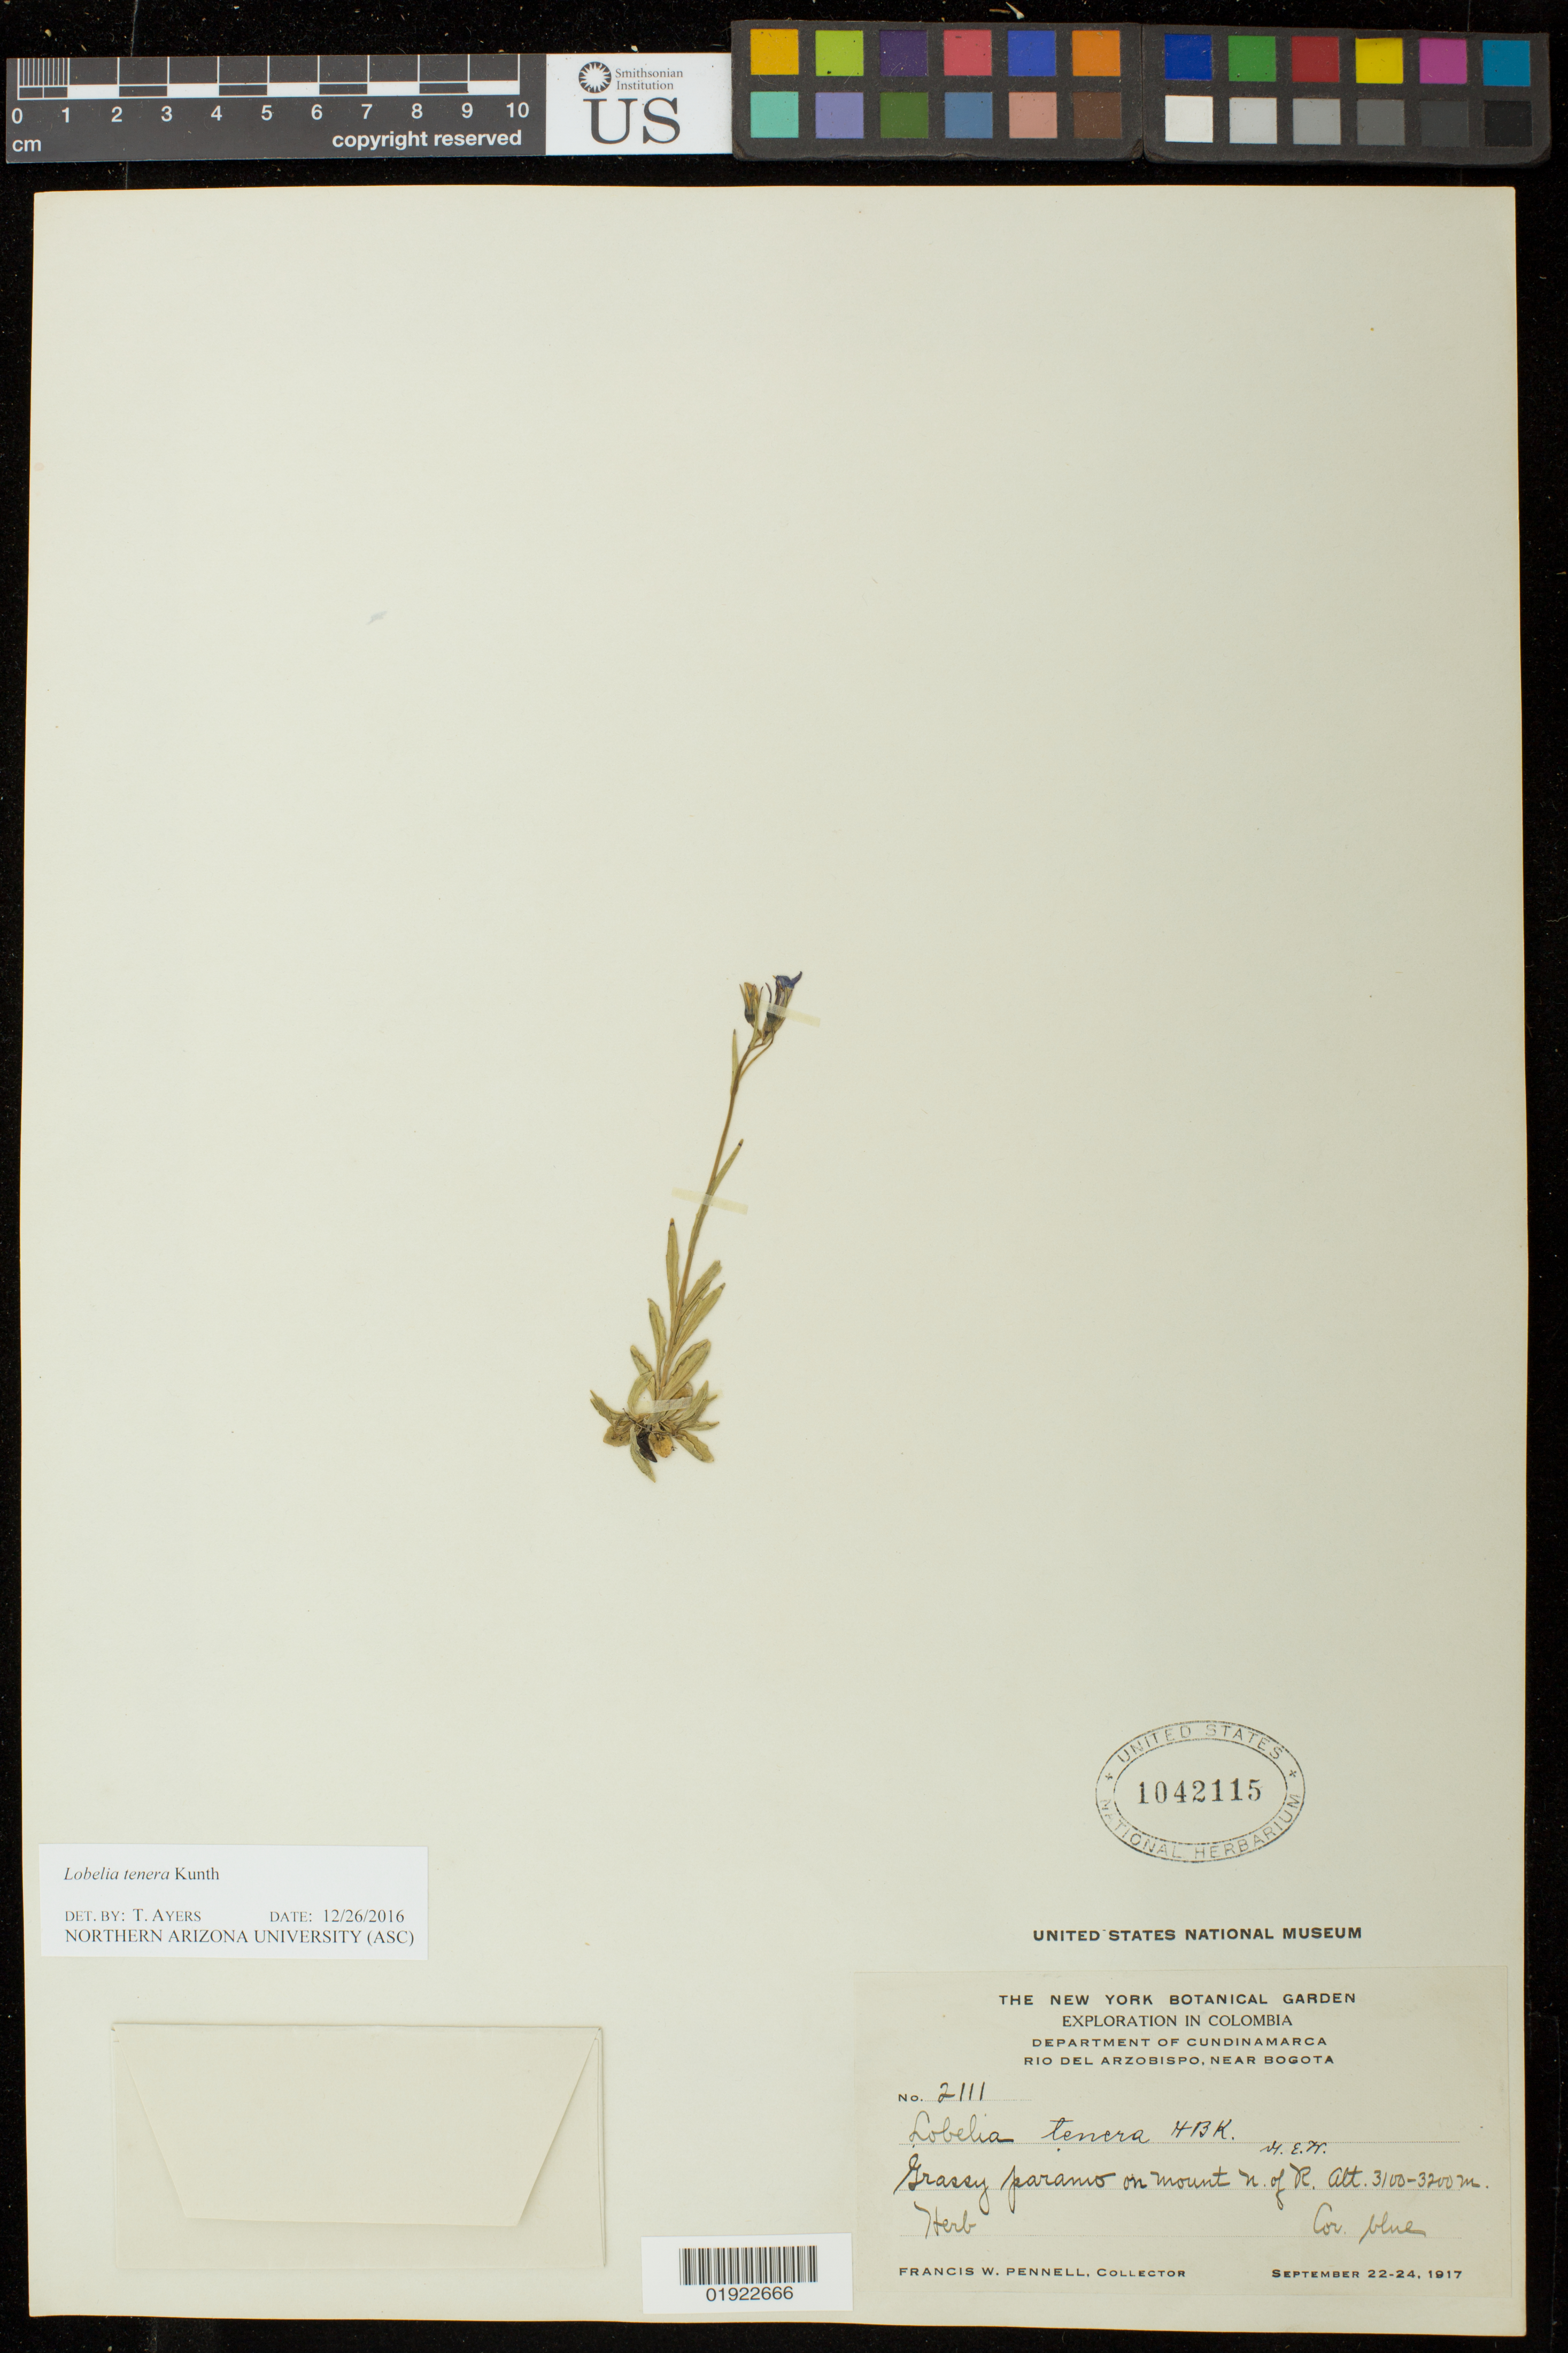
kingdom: Plantae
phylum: Tracheophyta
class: Magnoliopsida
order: Asterales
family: Campanulaceae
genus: Lobelia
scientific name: Lobelia tenera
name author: Kunth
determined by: Ayers, Tina J.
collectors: F. W. Pennell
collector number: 2111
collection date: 1917-09-22/1917-09-24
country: Colombia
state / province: Cundinamarca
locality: Rio del Arzobispo, near Bogota.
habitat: Grassy paramo on mount N. of R.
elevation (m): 3100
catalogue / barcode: US 1042115